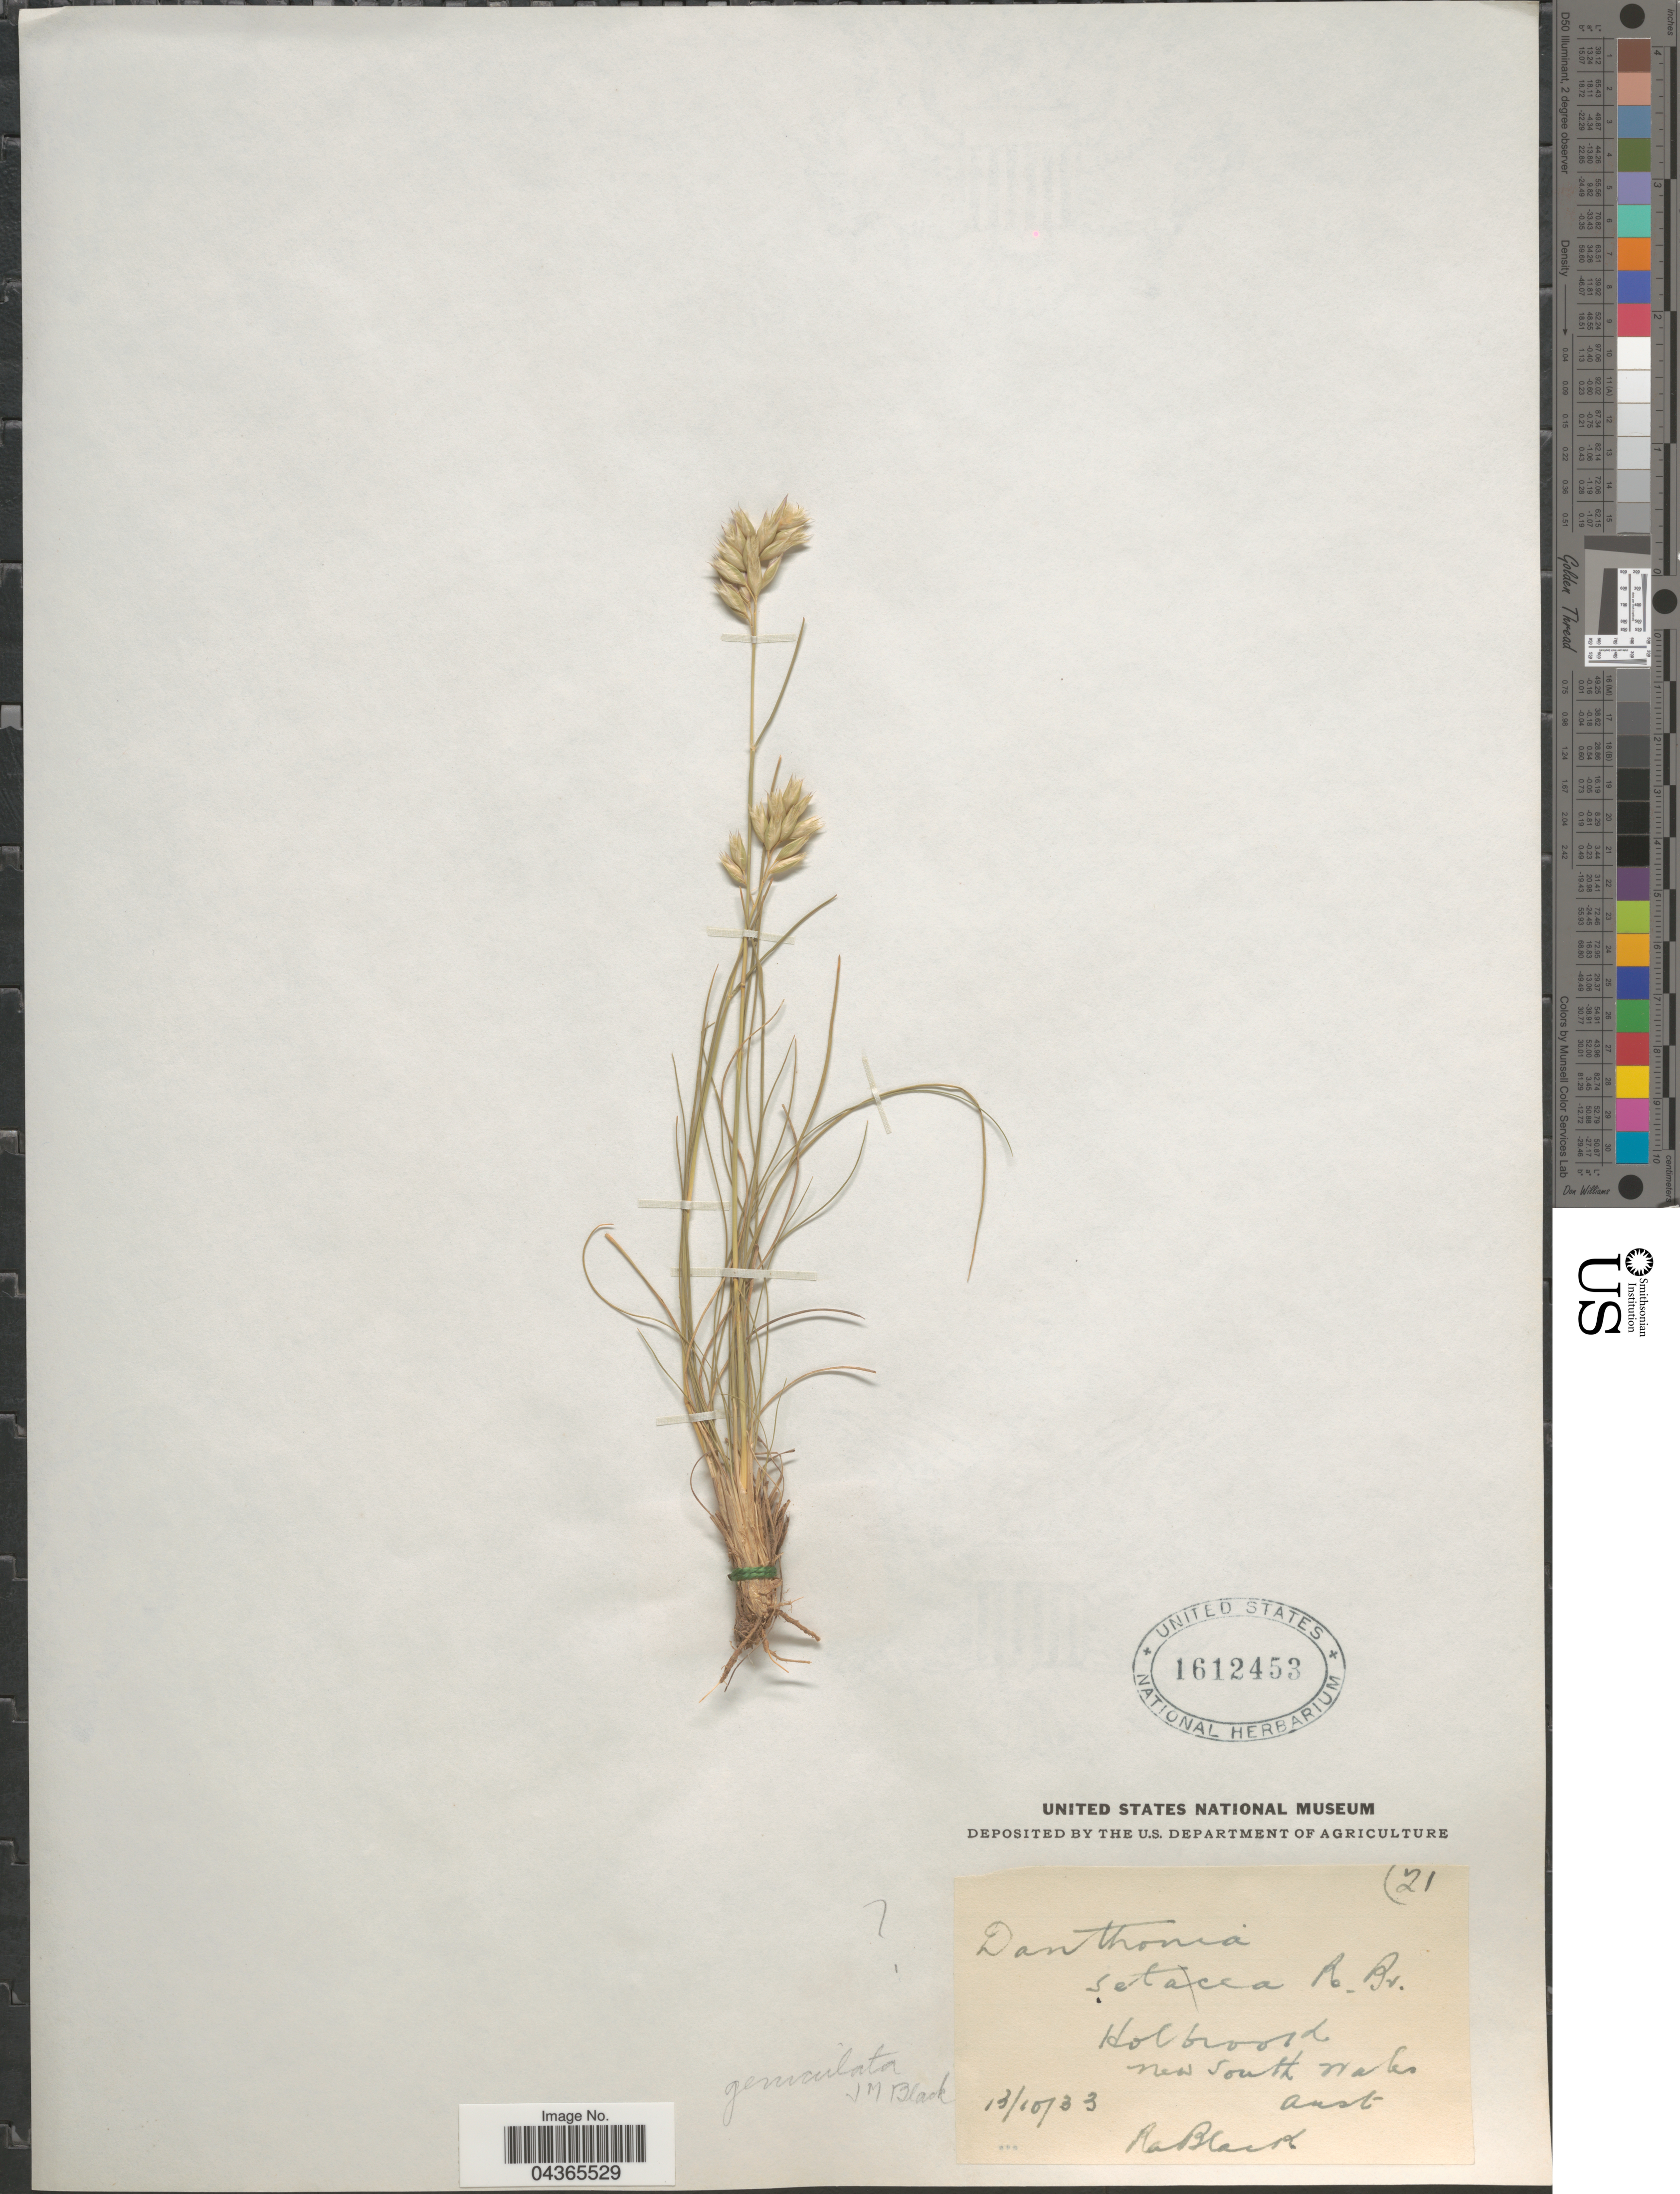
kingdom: Plantae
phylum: Tracheophyta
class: Liliopsida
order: Poales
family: Poaceae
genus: Rytidosperma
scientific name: Rytidosperma geniculatum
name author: (J.M. Black) Connor & Edgar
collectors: R. A. Black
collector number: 21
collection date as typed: Transcribed d/m/y: 13/10/33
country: Australia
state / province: New South Wales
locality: Holbrook.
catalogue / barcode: US 1612453